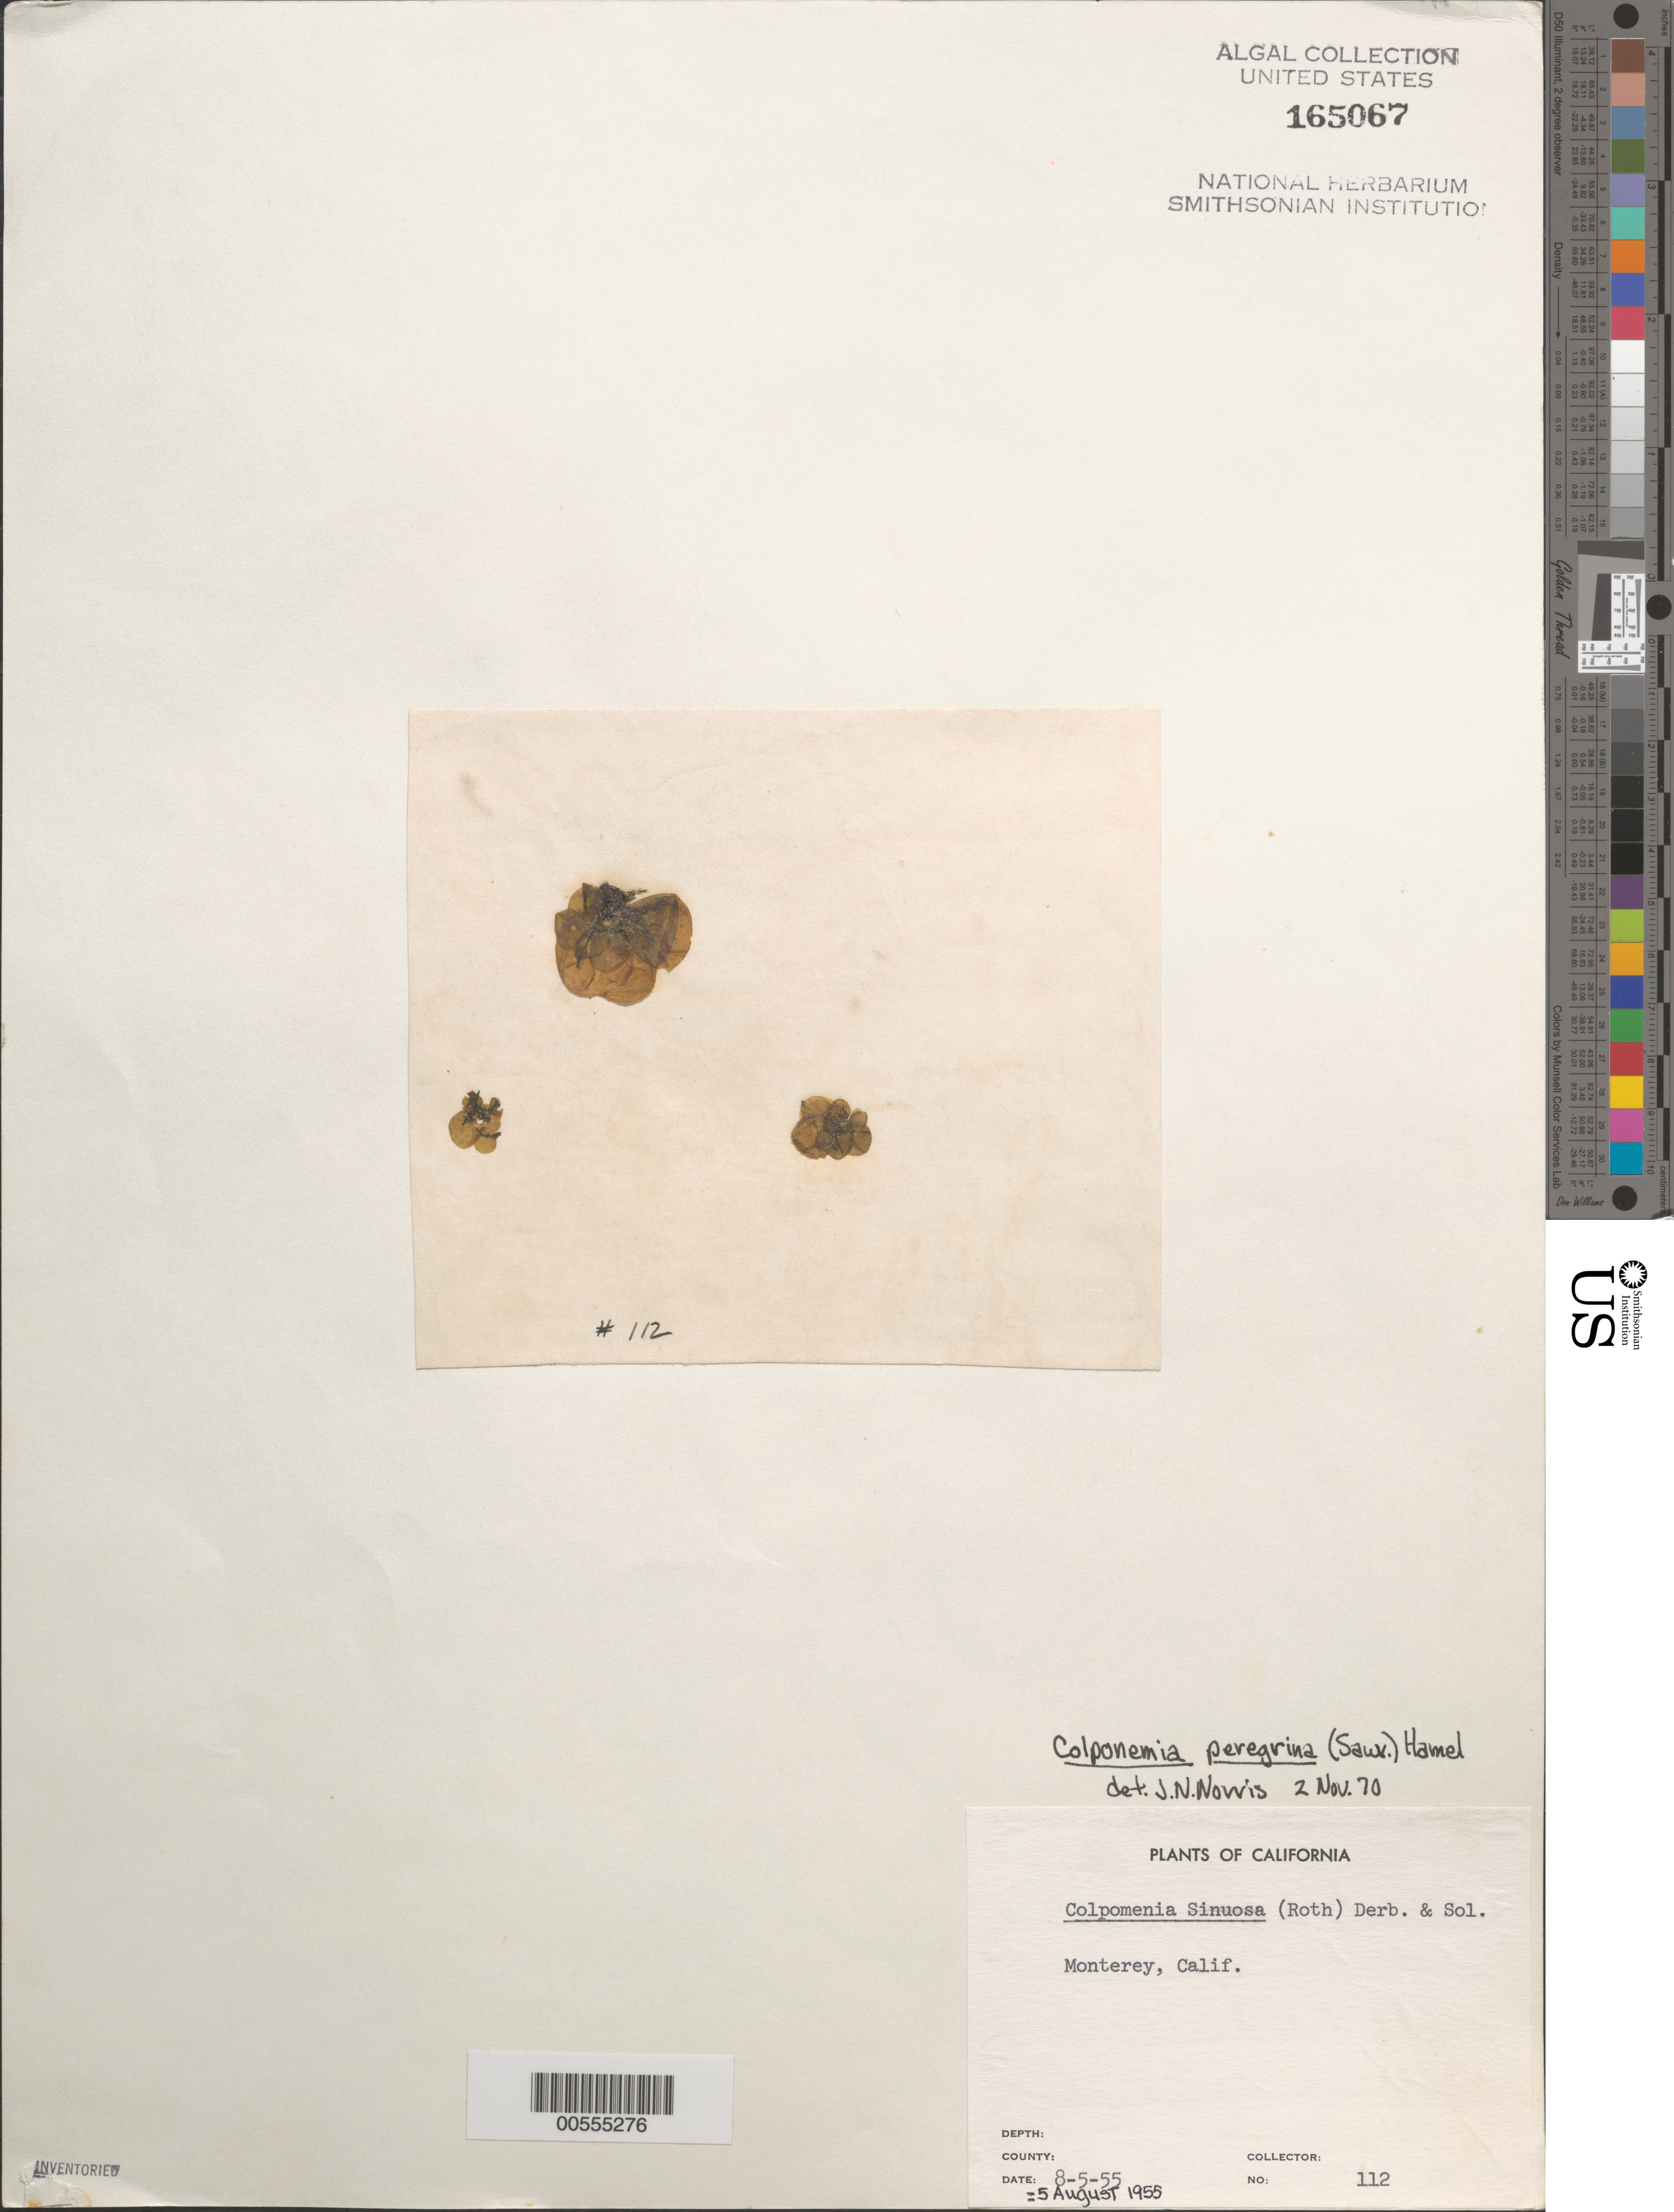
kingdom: Chromista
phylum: Ochrophyta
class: Phaeophyceae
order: Scytosiphonales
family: Scytosiphonaceae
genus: Colpomenia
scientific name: Colpomenia peregrina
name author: Sauv.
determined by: Norris, James N.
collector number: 112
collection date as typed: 05 Aug 1955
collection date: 1955-08-05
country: United States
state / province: California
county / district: Monterey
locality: Monterey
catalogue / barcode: US 165067